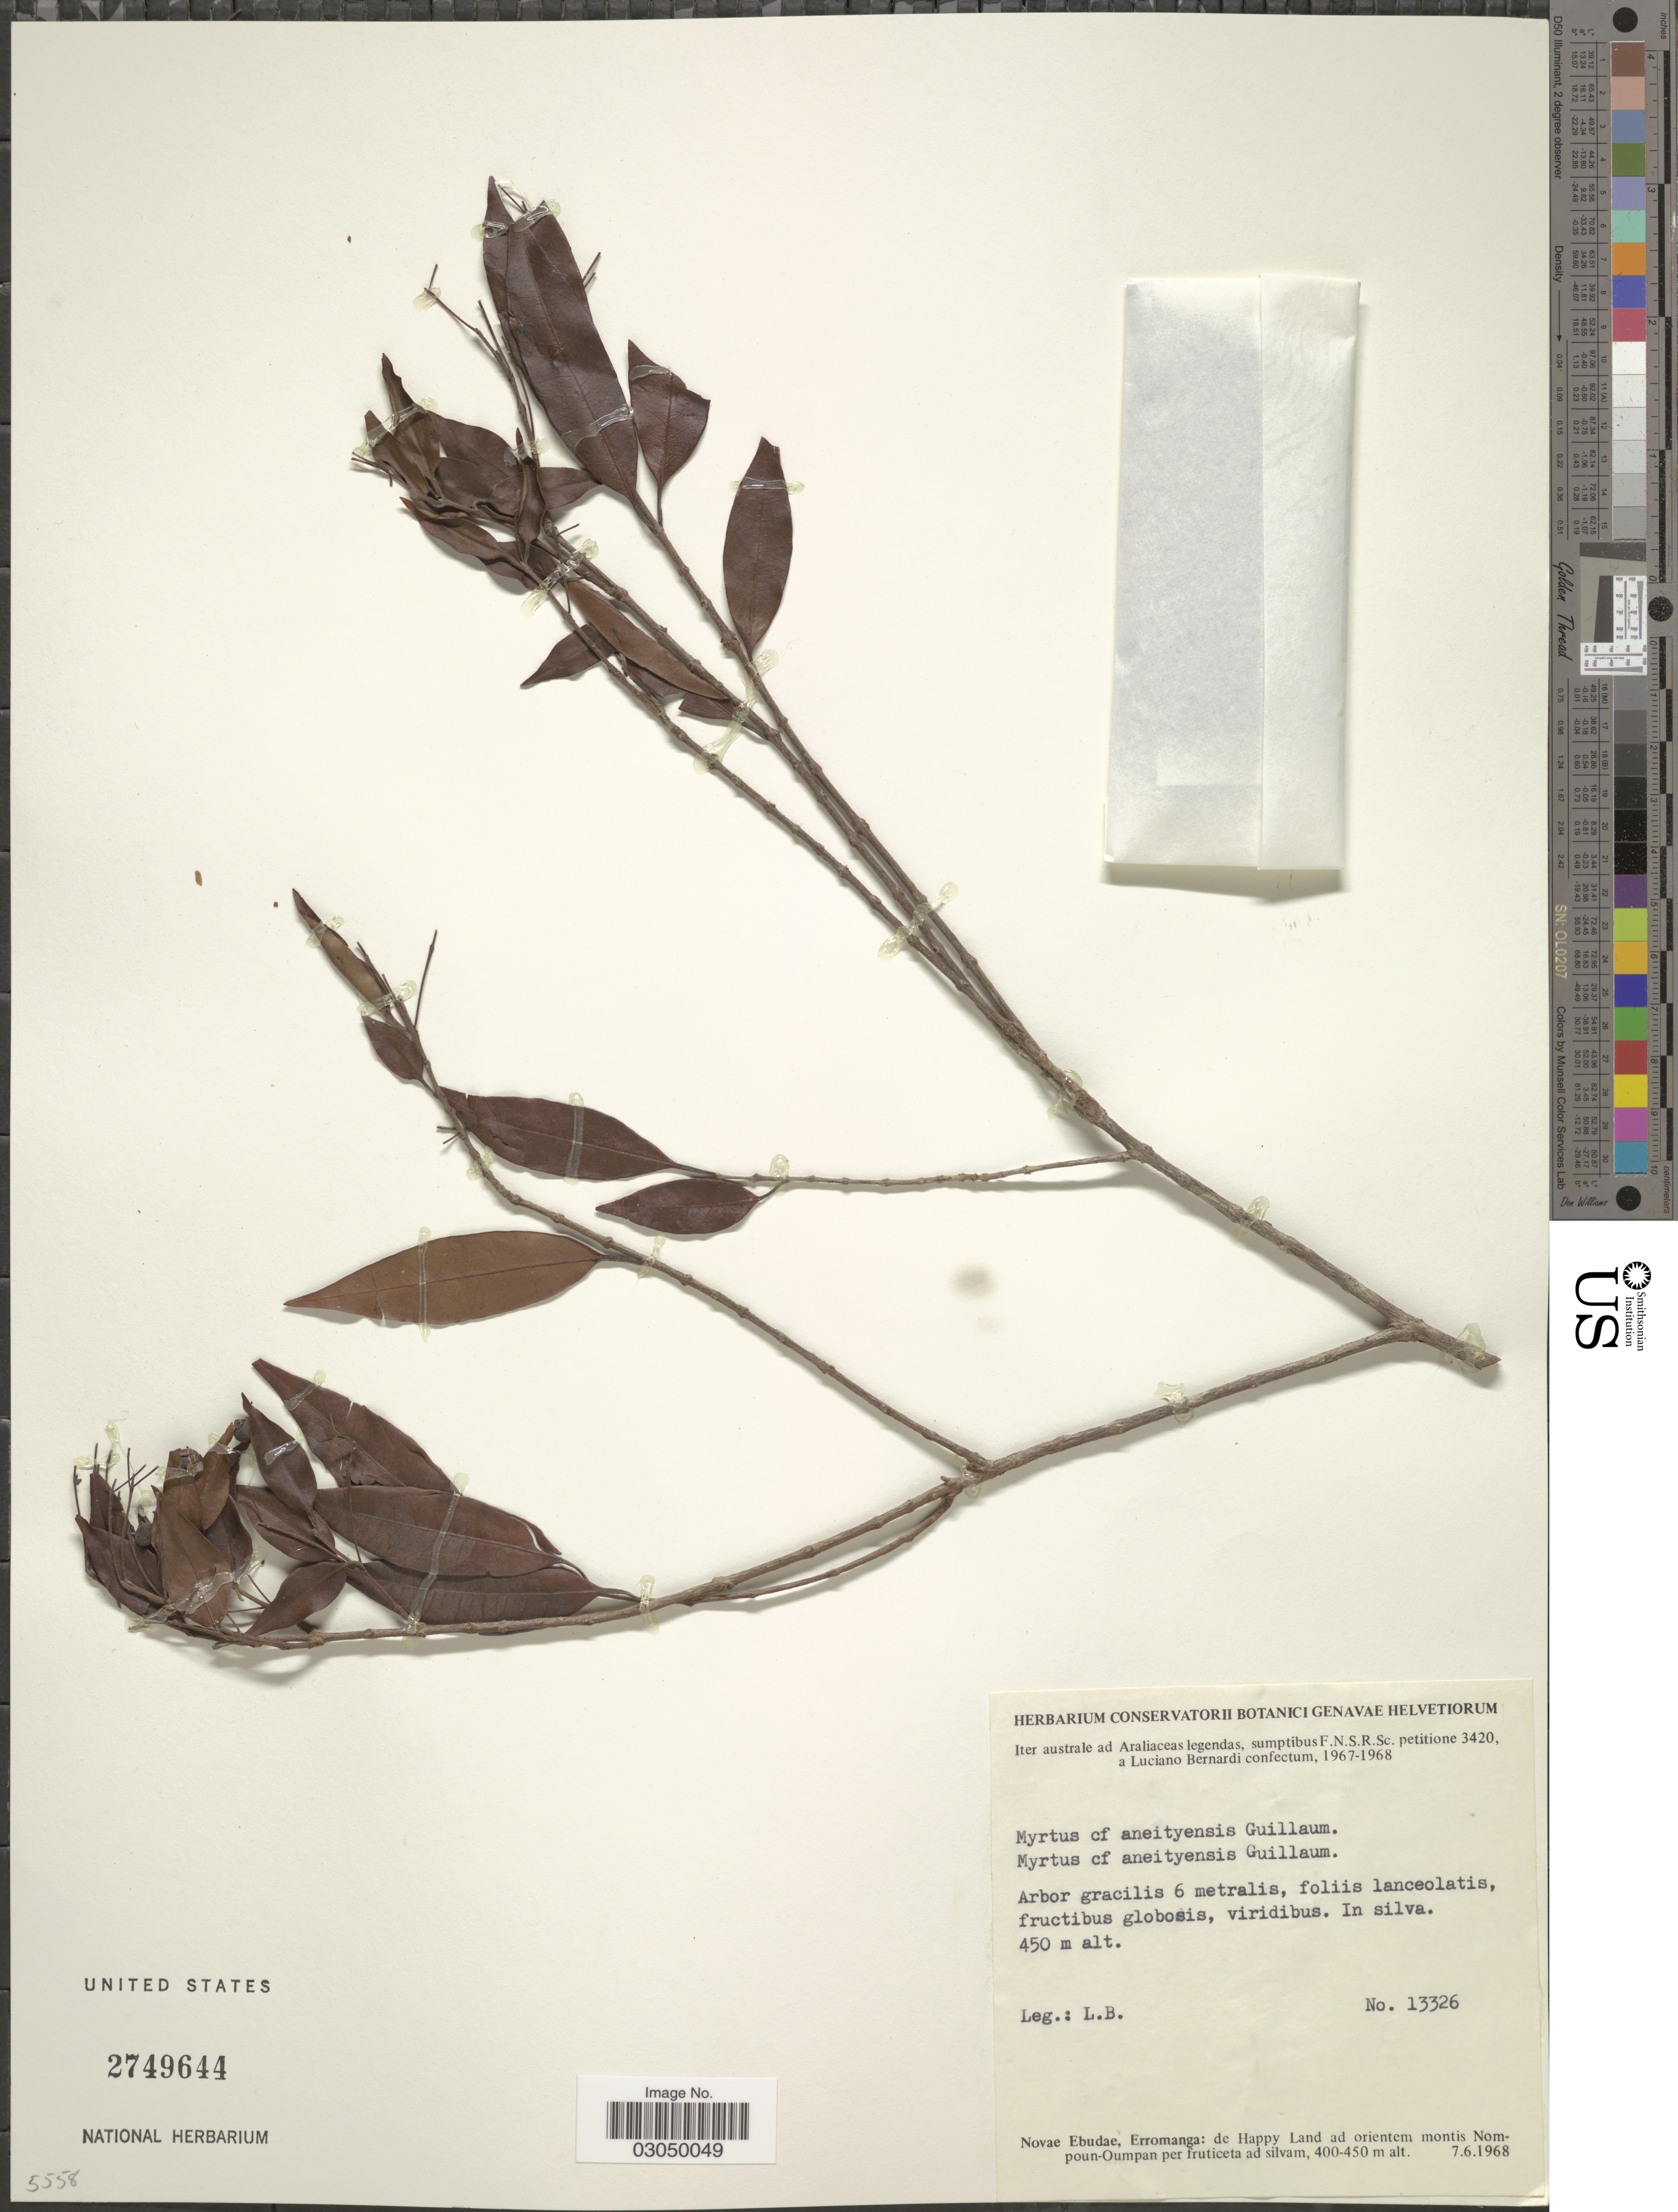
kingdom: Plantae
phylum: Tracheophyta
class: Magnoliopsida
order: Myrtales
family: Myrtaceae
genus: Decaspermum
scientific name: Decaspermum neoebudicum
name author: Guillaumin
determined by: Strong, Mark T., (BOT), Smithsonian Institution - National Museum of Natural History (UNITED STATES)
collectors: L. Bernardi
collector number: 13326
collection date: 1968-06-07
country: Vanuatu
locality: Novae Ebudae, Erromanga: de Happy Land ad orientem montis Nompoun-Oumpan per fruticeta ad silvam.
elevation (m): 400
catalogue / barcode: US 2749644